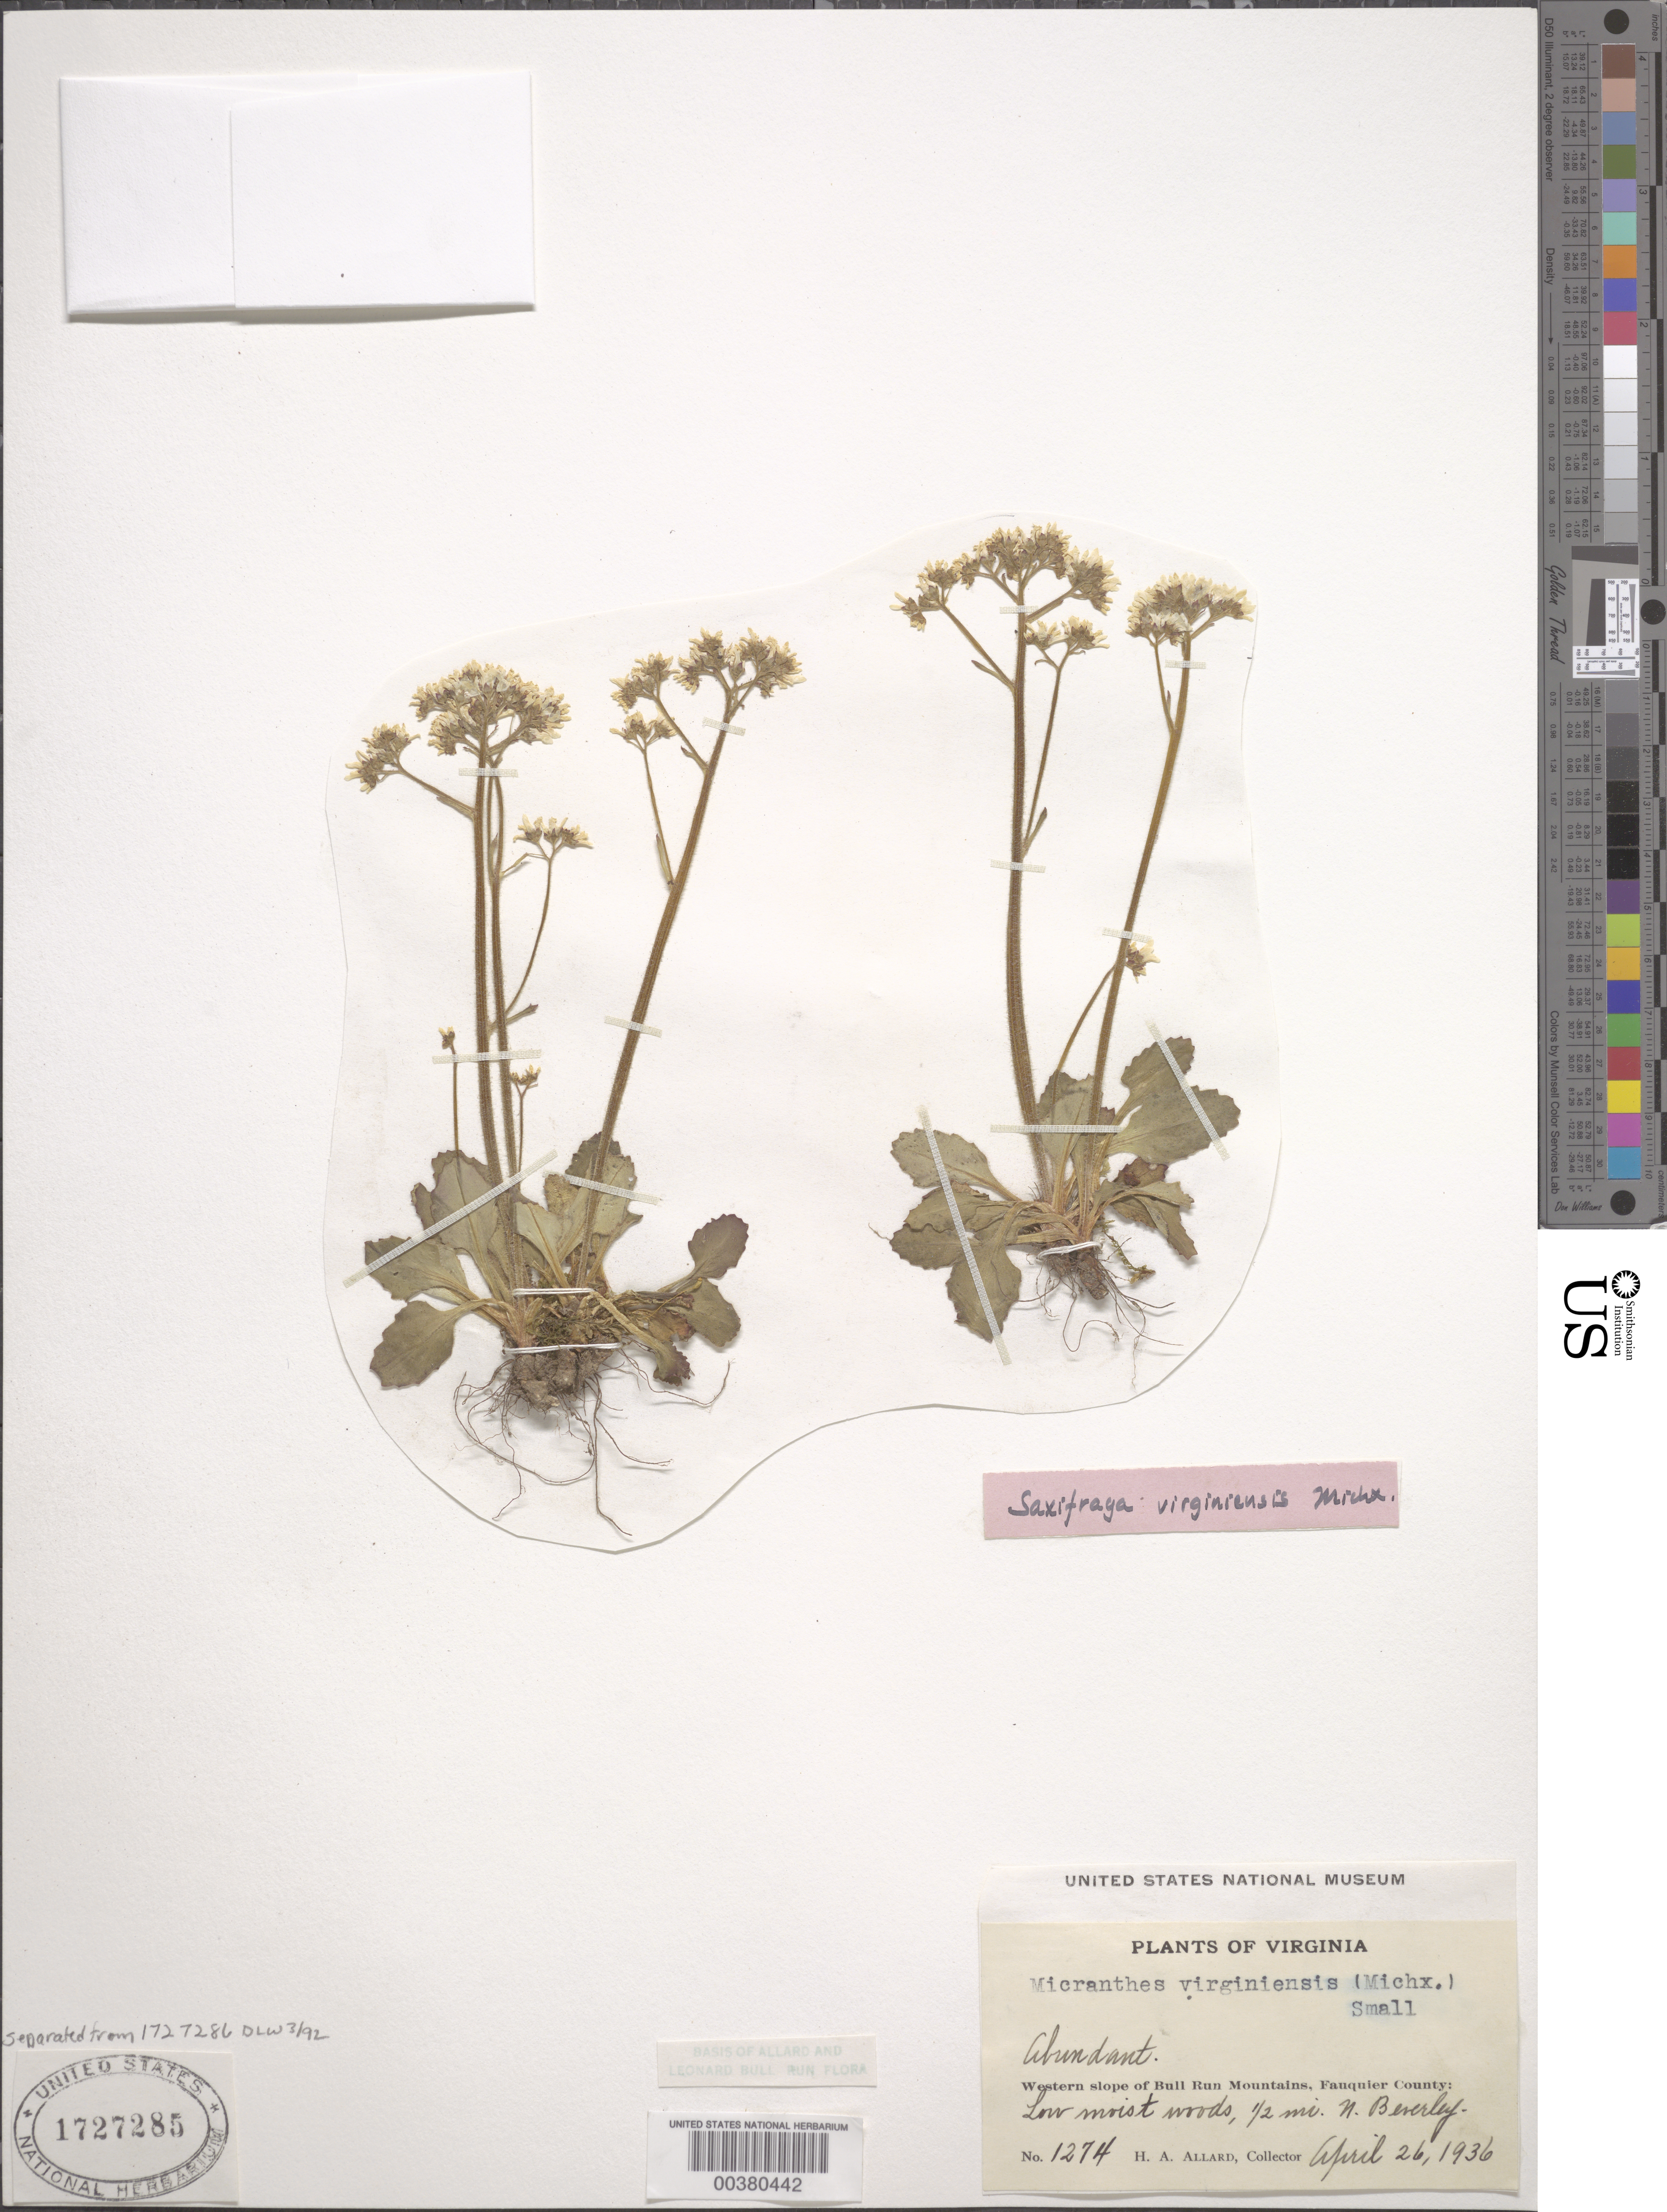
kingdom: Plantae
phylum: Tracheophyta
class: Magnoliopsida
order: Saxifragales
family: Saxifragaceae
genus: Micranthes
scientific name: Micranthes virginiensis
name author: (Michx.) Small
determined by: Strong, Mark T., (BOT), Smithsonian Institution - National Museum of Natural History (UNITED STATES)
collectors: H. A. Allard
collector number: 1274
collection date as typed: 26 Apr 1936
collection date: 1936-04-26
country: United States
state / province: Virginia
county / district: Fauquier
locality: Western Slope of Bull Run Mountains, North of Beverley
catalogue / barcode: US 1727285